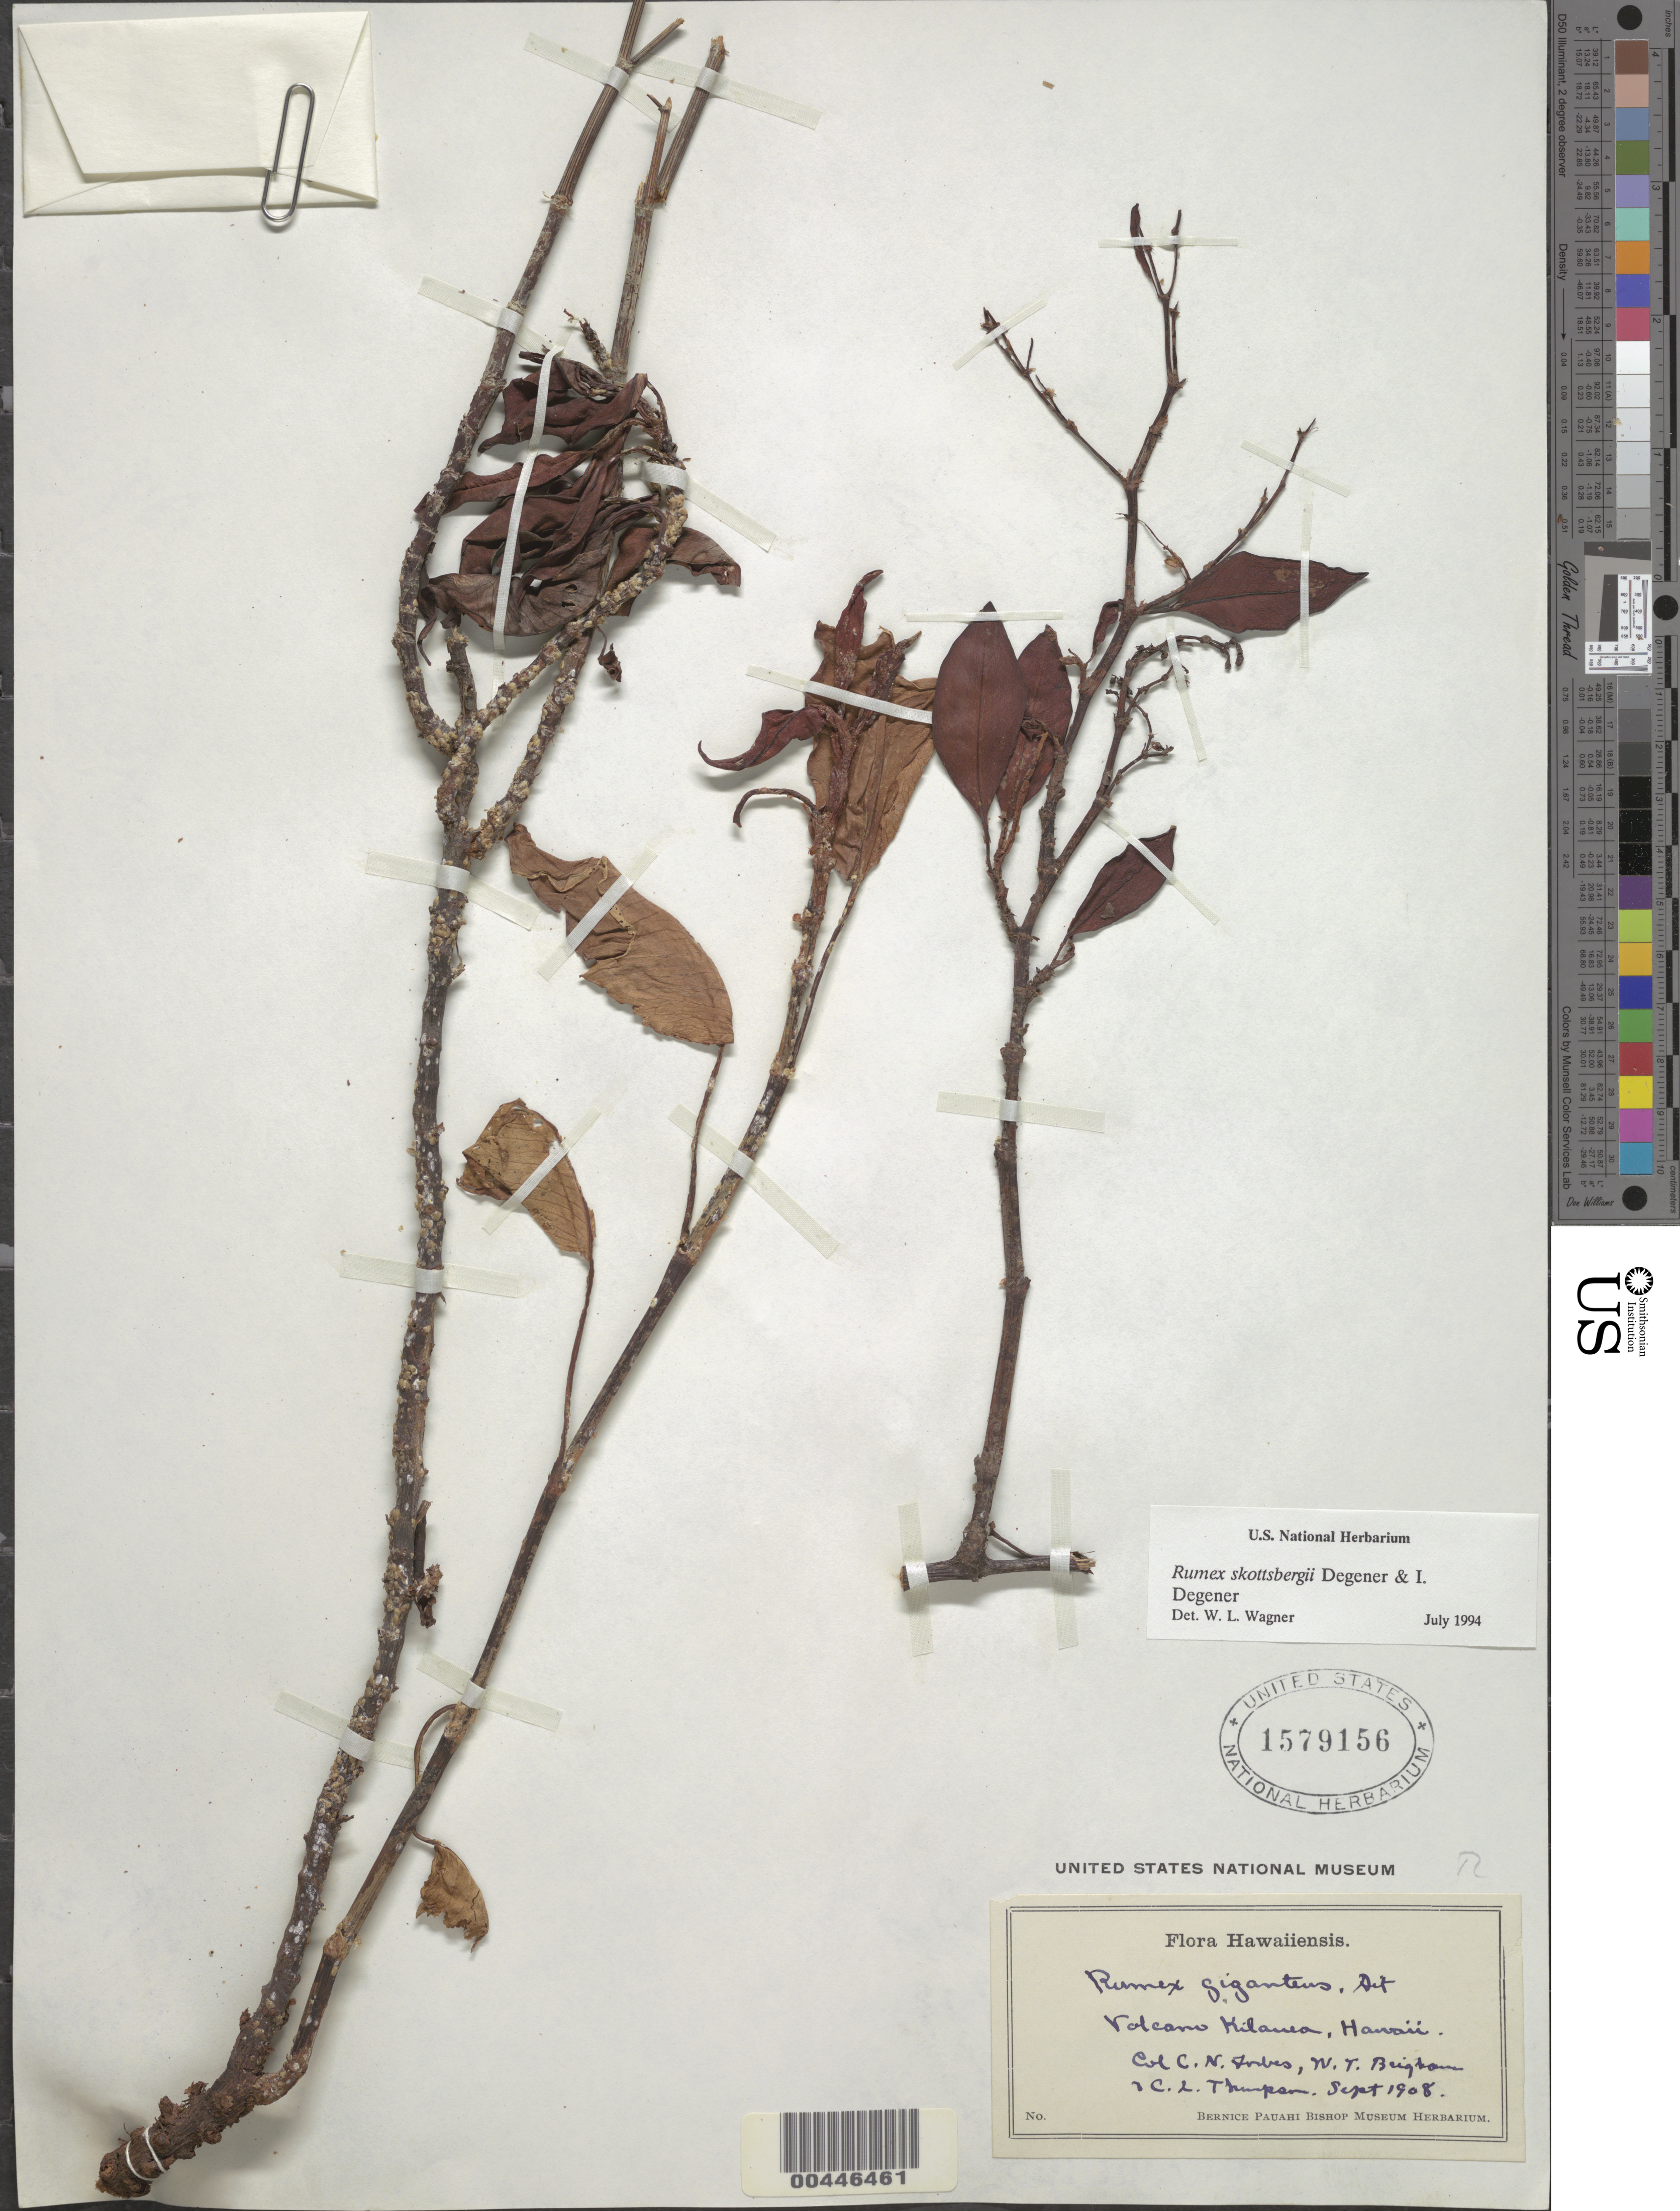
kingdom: Plantae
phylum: Tracheophyta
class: Magnoliopsida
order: Caryophyllales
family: Polygonaceae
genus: Rumex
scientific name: Rumex skottsbergii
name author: O. Deg. & I. Deg.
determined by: Wagner, W. L., (BOT), Smithsonian Institution - National Museum of Natural History (UNITED STATES)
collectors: C. N. Forbes, W. T. Brigham & C. L. Thompson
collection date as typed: Sep 1908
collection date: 1908-09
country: United States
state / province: Hawaii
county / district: Hawaii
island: Hawaii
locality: Volcano Kilauea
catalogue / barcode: US 1579156